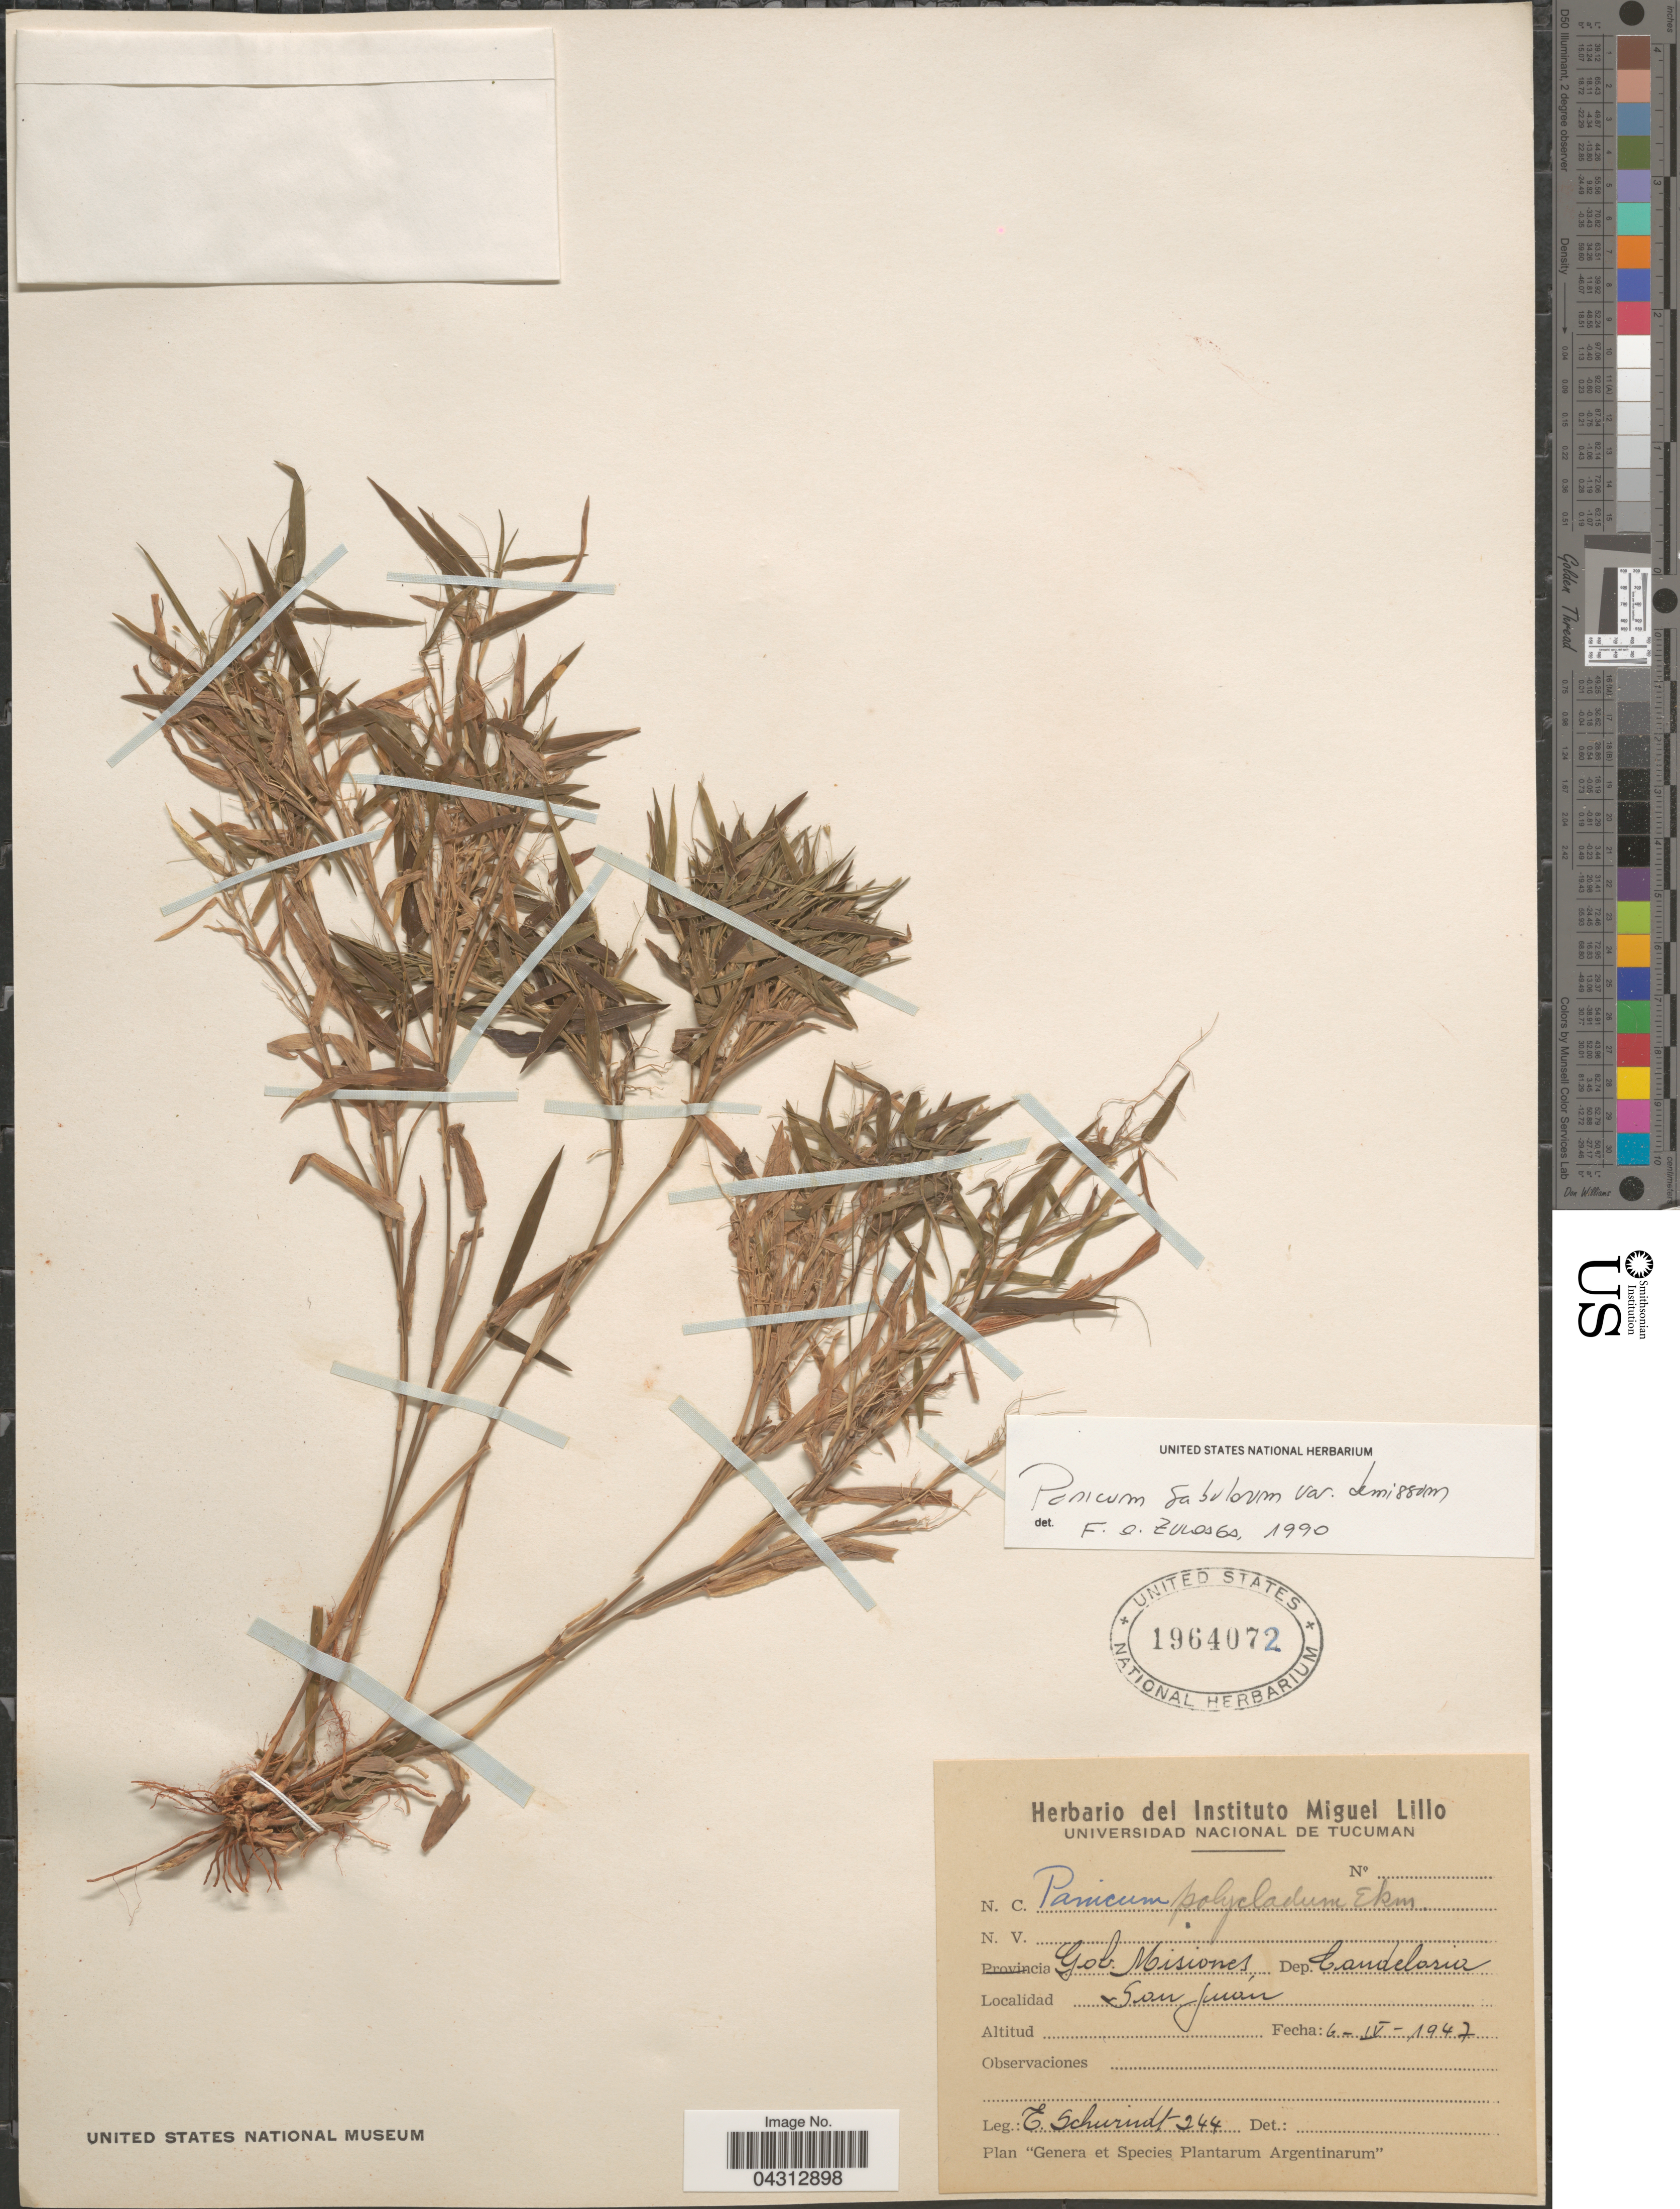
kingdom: Plantae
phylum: Tracheophyta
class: Liliopsida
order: Poales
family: Poaceae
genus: Dichanthelium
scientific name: Dichanthelium sabulorum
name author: (Lam.) Gould & C.A. Clark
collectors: E. Schwindt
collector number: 244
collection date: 1947-04-06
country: Argentina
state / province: Misiones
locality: Gob. Misiones. Dep. Candelaria. San Juán.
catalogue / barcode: US 1964072